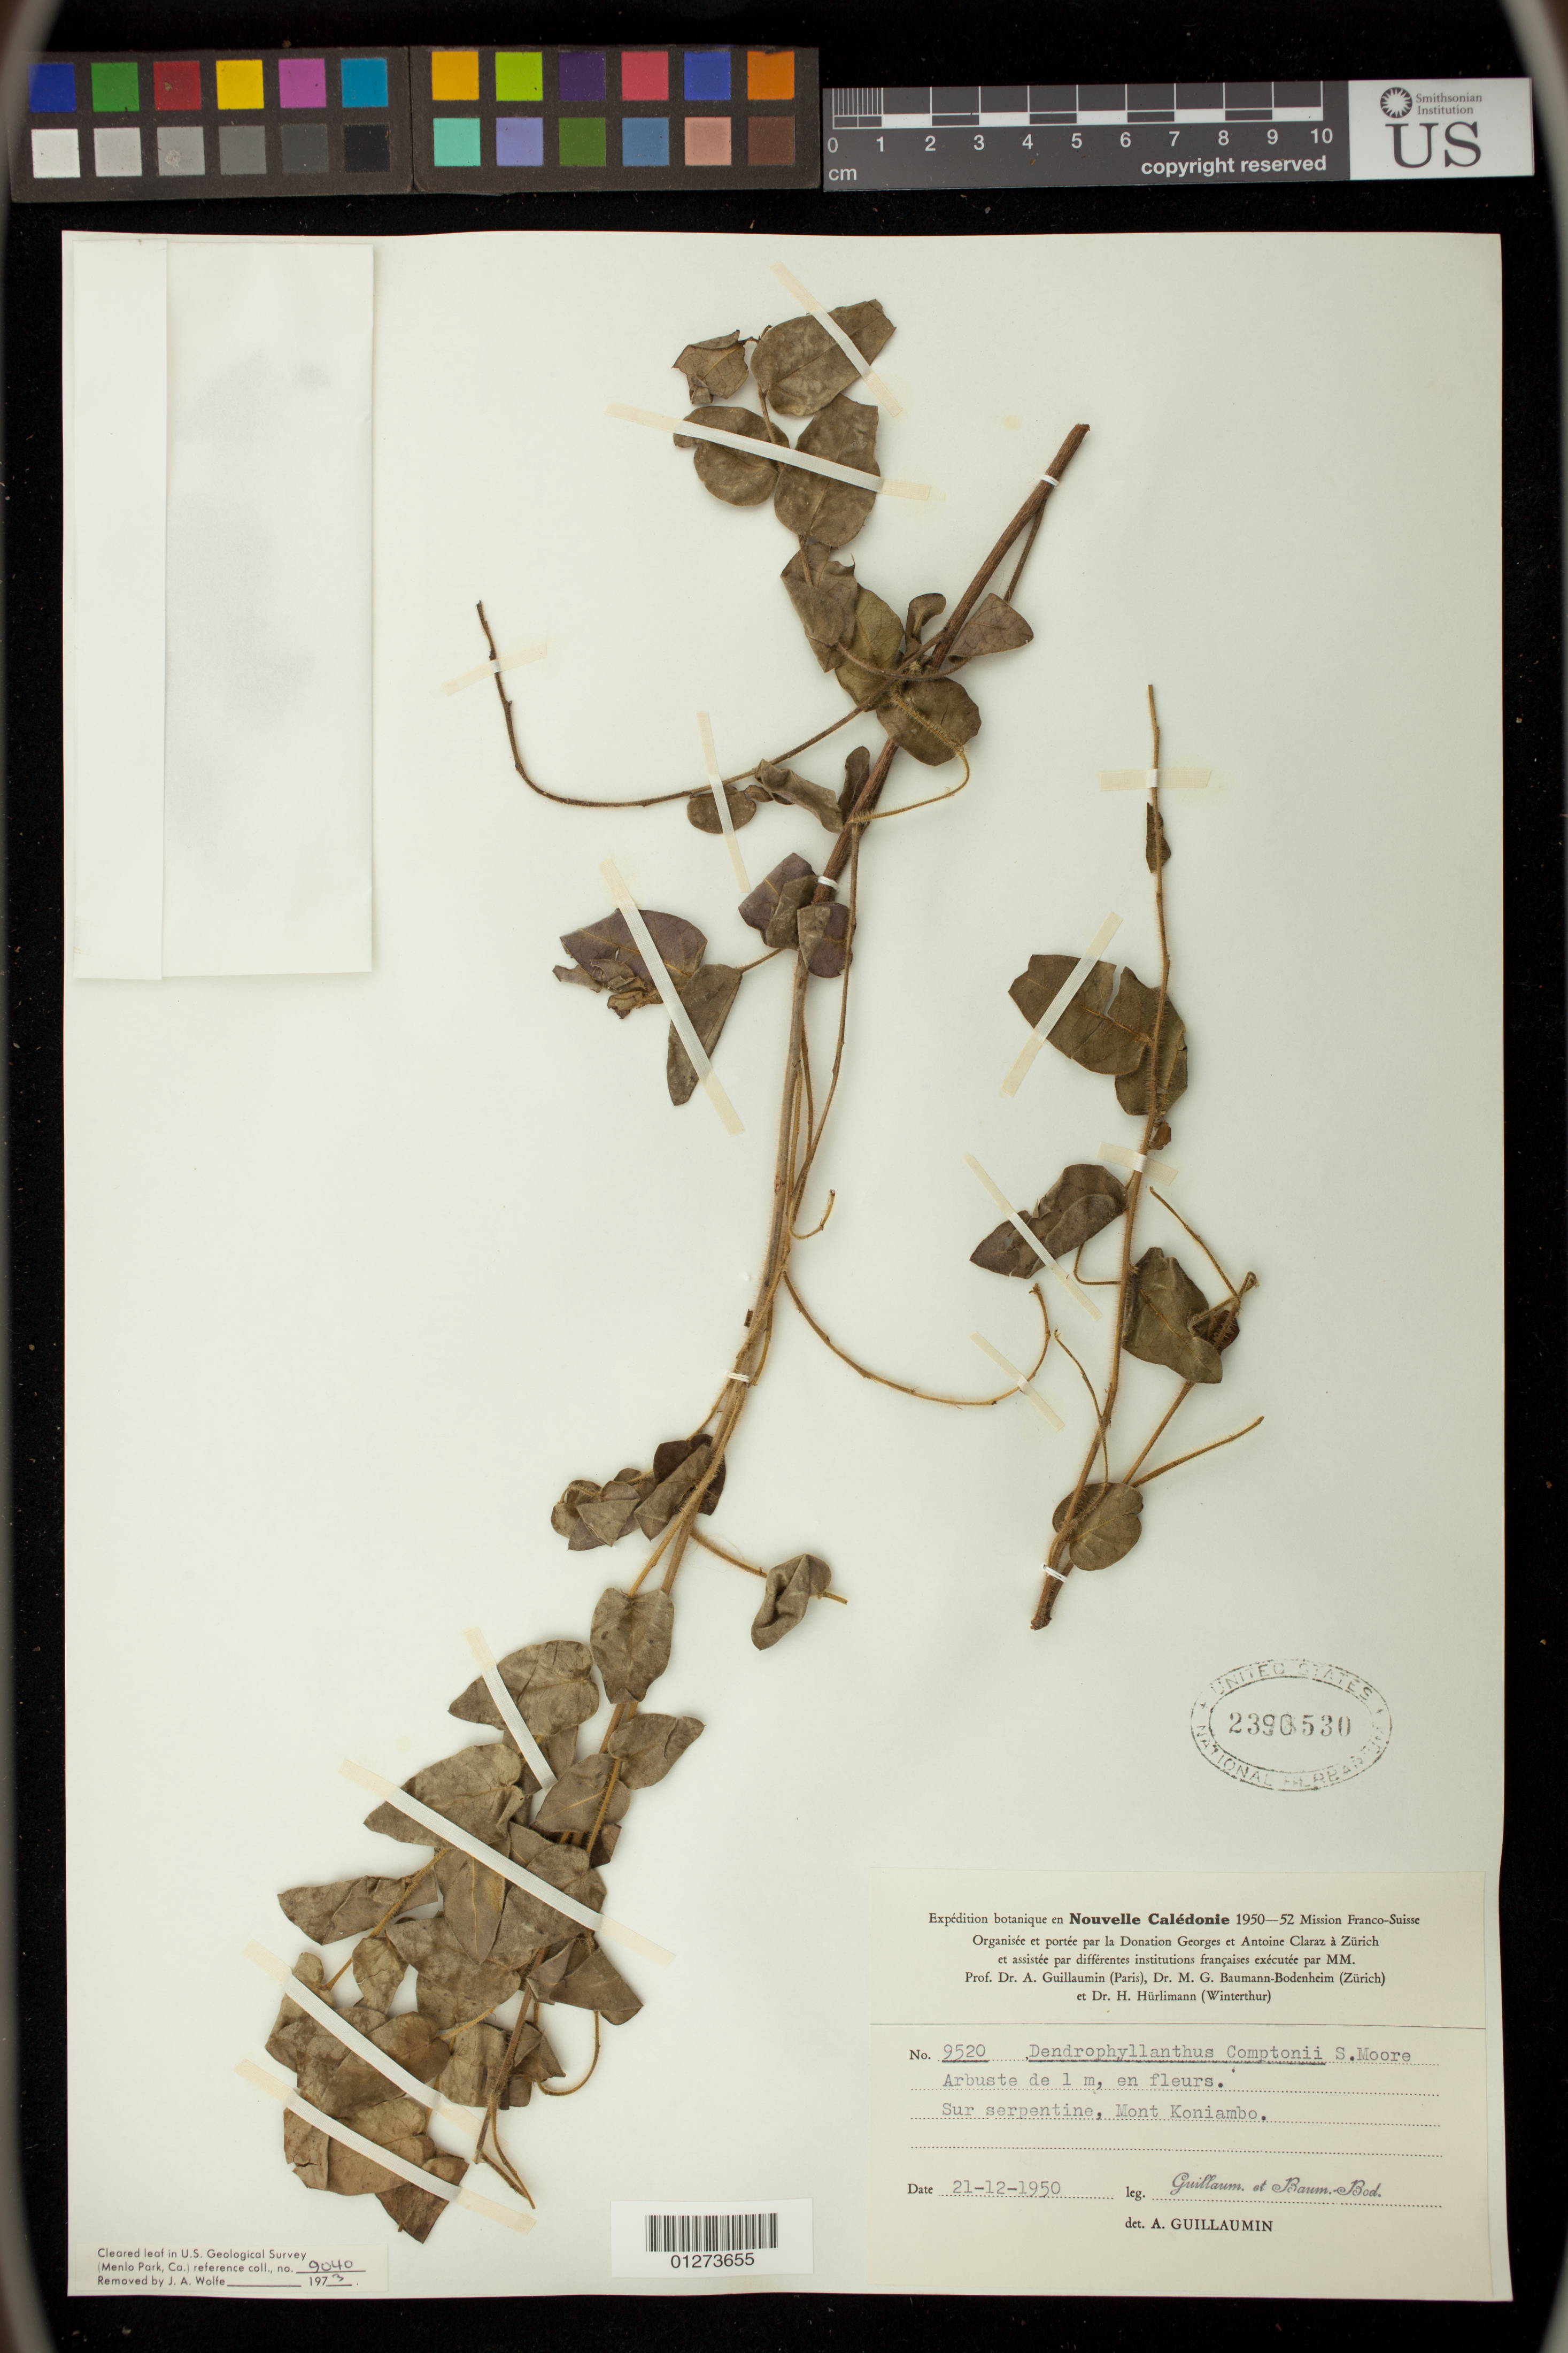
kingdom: Plantae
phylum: Tracheophyta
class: Magnoliopsida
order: Malpighiales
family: Phyllanthaceae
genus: Phyllanthus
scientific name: Phyllanthus moorei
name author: M. Schmid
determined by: (US) Smithsonian Institution - National Museum of Natural History - Department of Botany (UNITED STATES)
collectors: A. Guillaumin & M. G. Baumann-Bodenheim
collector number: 9520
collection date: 1950-12-21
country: New Caledonia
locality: Harare. Sur serpentine Mont Koniambo.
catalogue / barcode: US 2390530